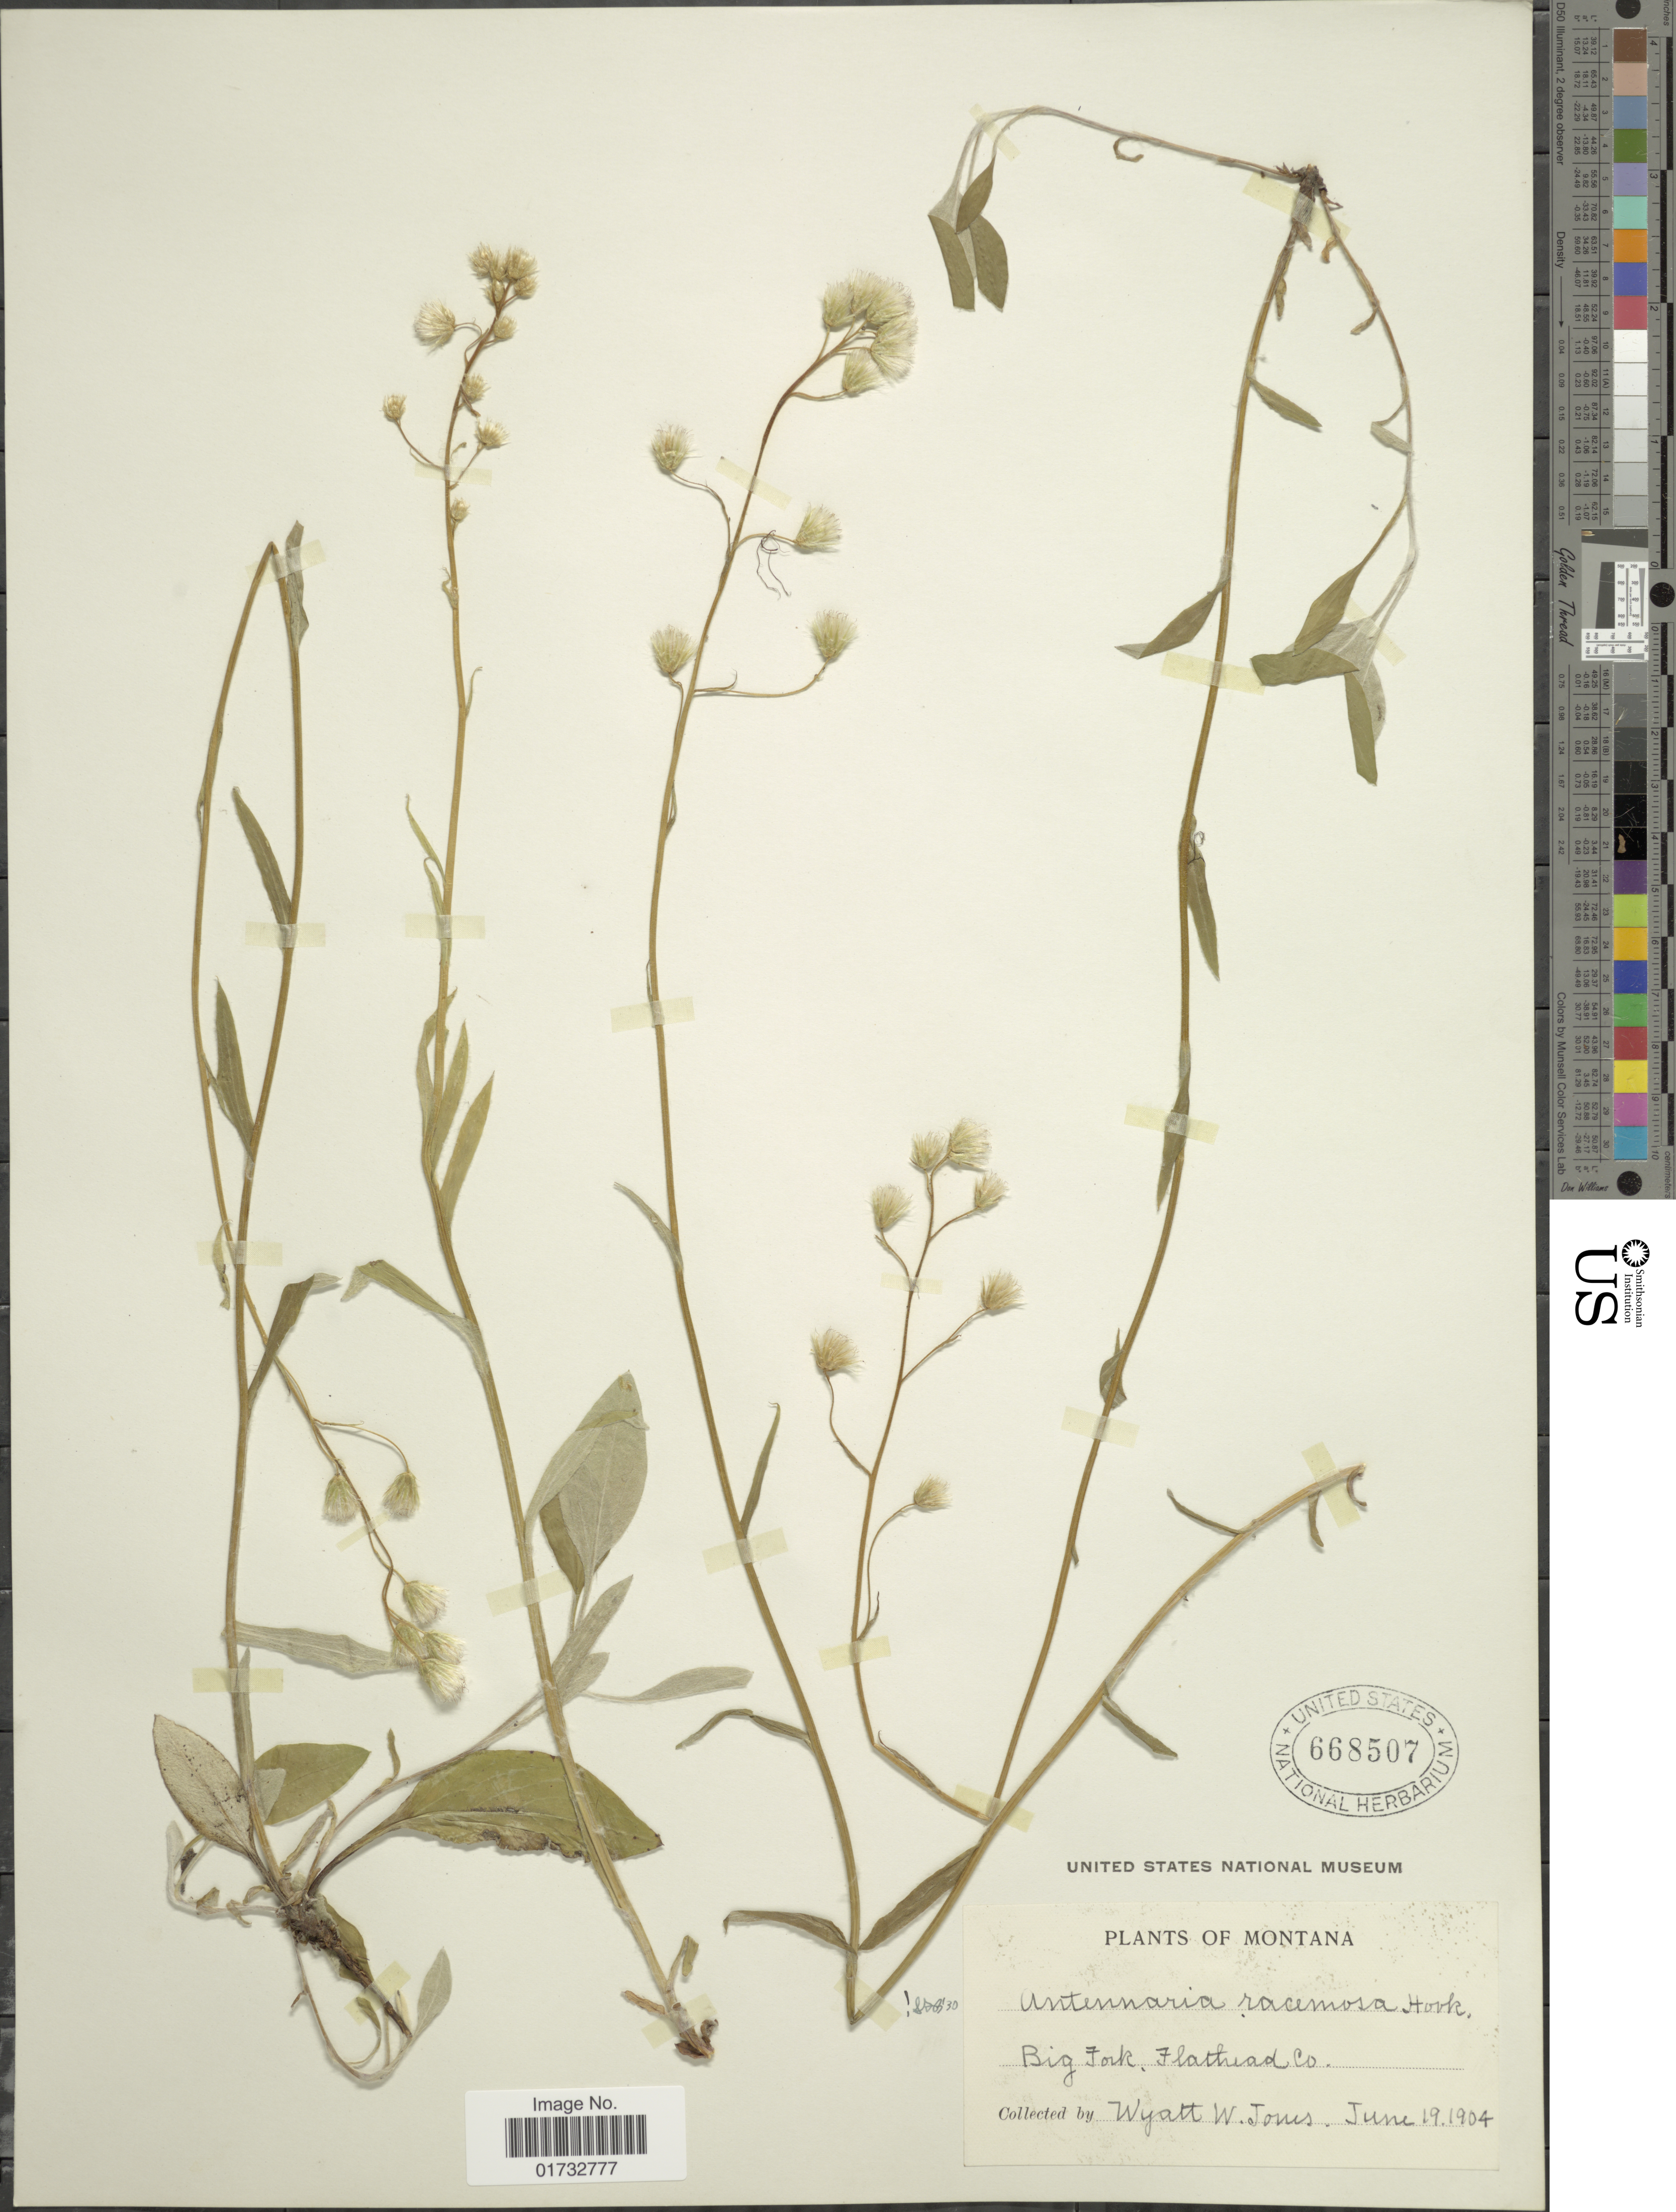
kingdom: Plantae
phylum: Tracheophyta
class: Magnoliopsida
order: Asterales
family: Asteraceae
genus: Antennaria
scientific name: Antennaria racemosa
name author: Hook.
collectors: W. W. Jones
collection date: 1904-06-19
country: United States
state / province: Montana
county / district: Flathead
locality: Big Fork.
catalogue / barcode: US 668507